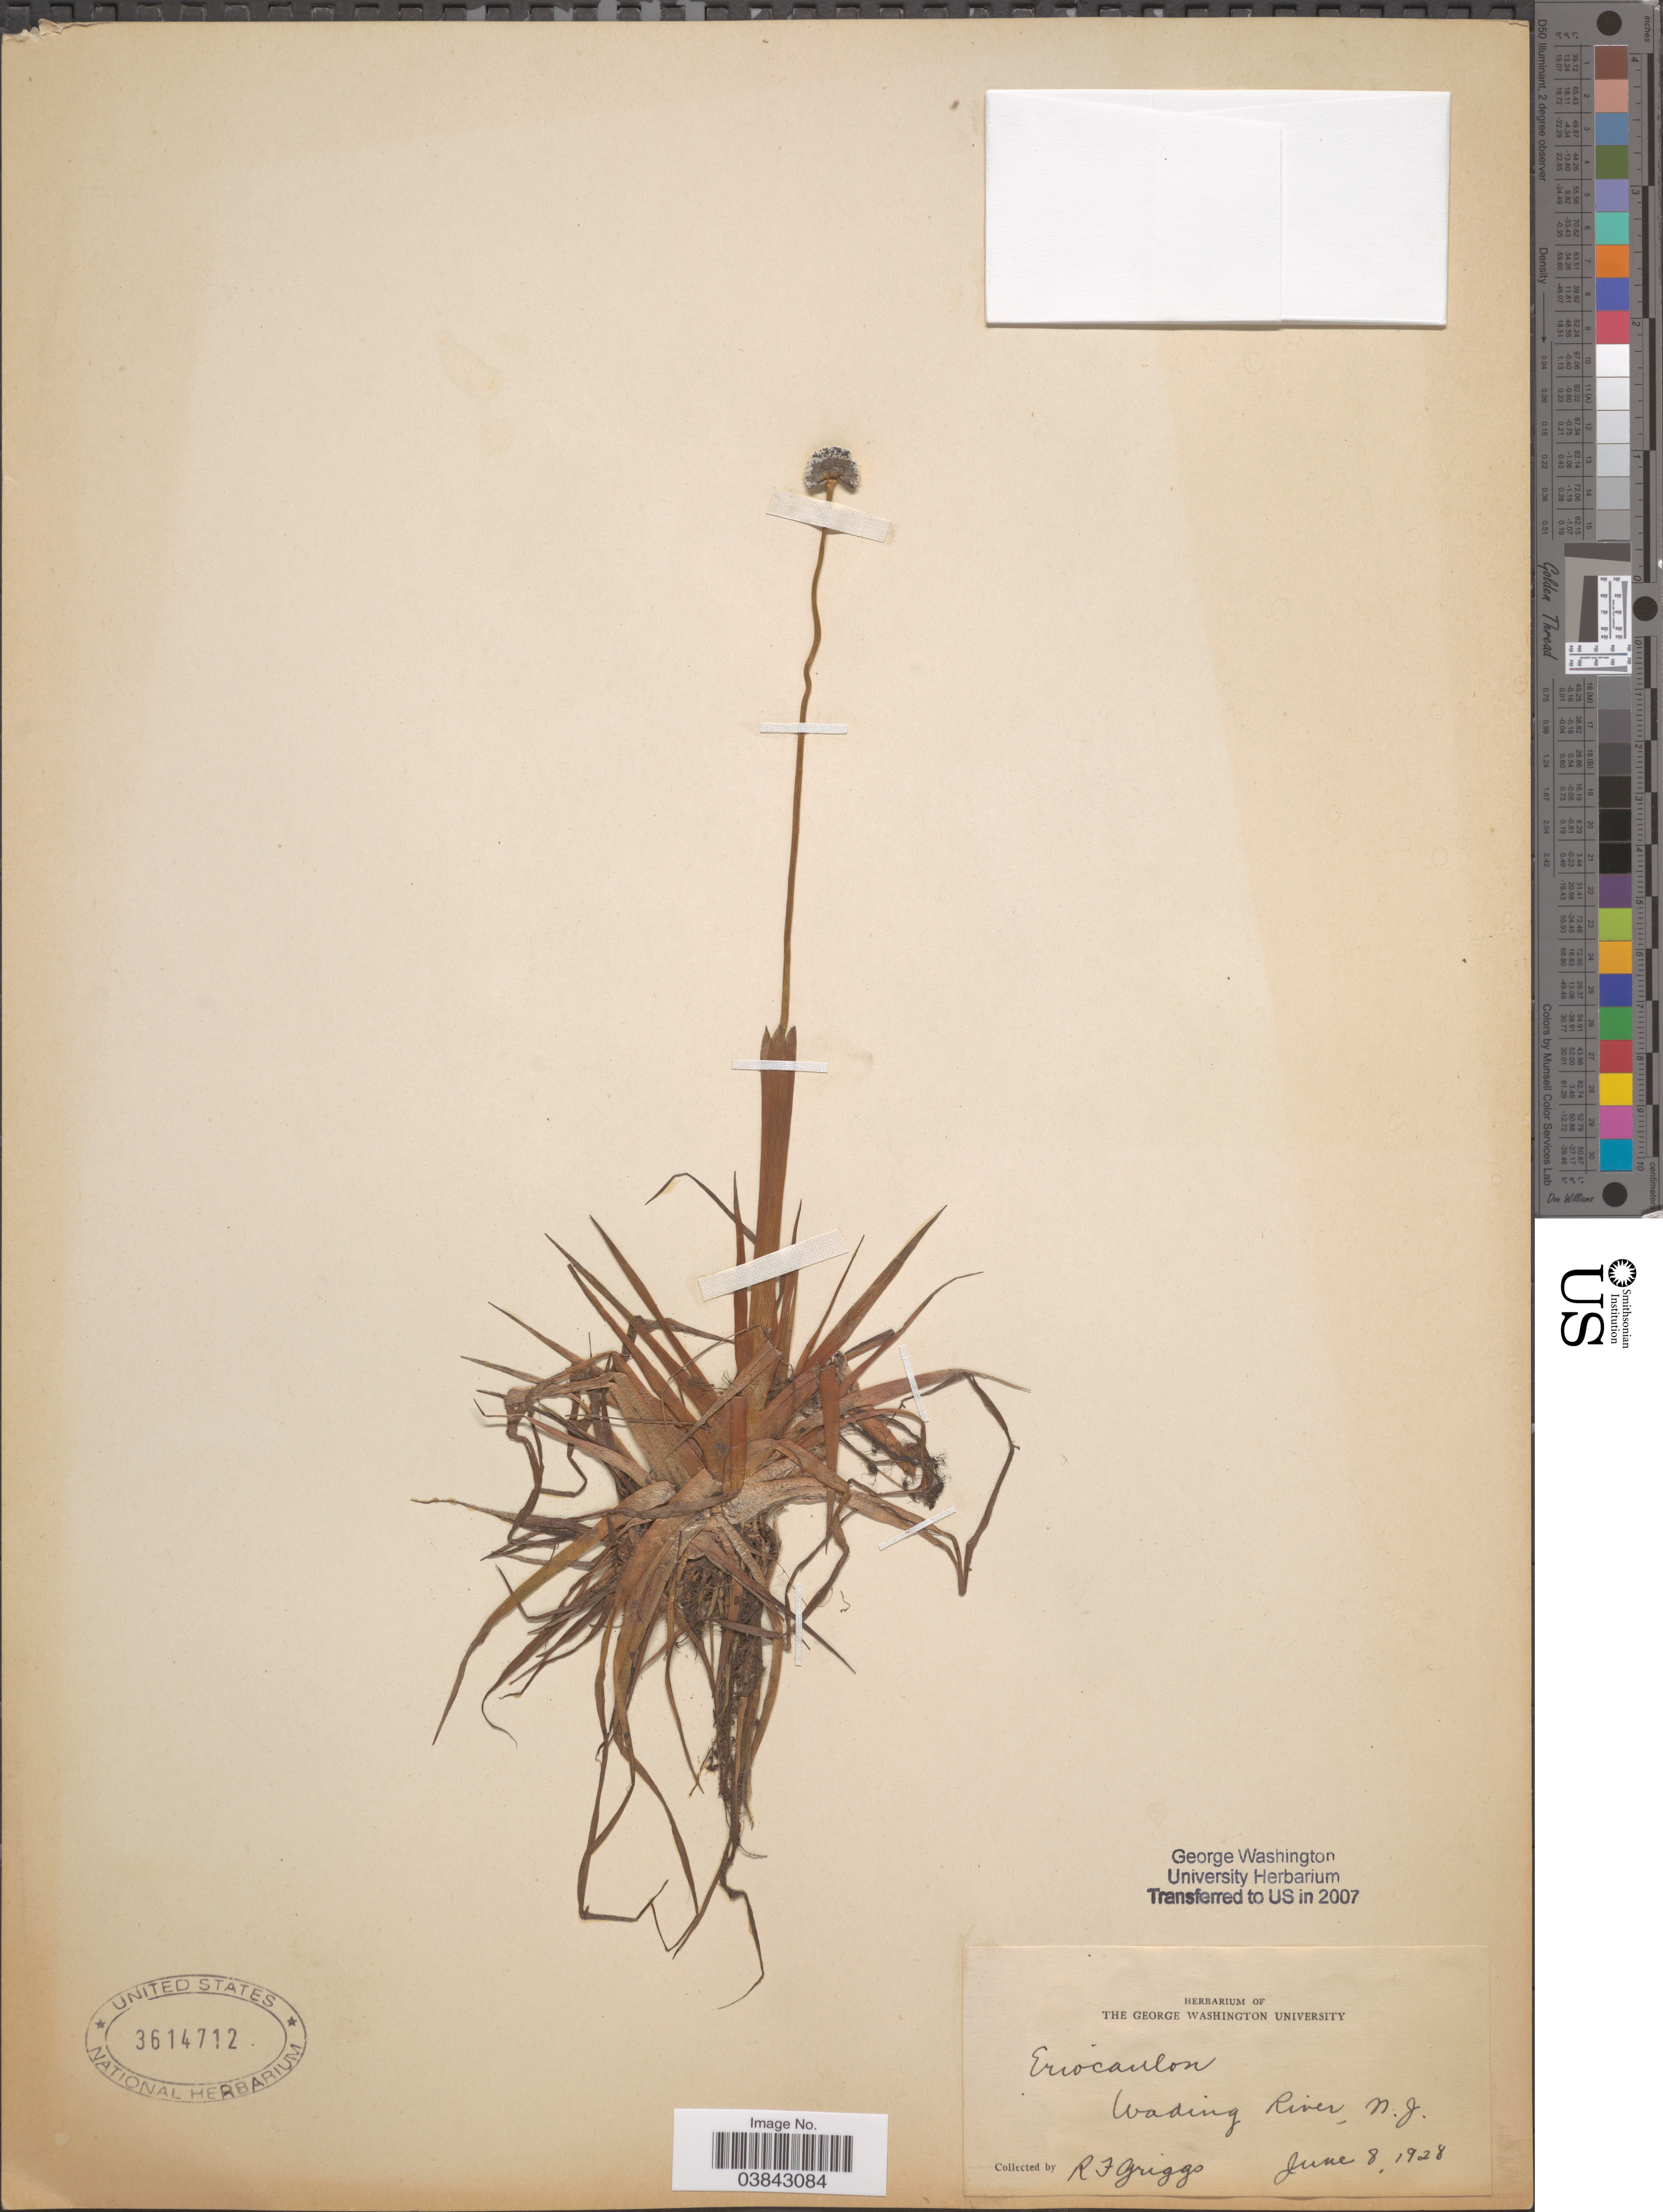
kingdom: Plantae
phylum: Tracheophyta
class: Liliopsida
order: Poales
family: Eriocaulaceae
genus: Eriocaulon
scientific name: Eriocaulon sp.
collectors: R. F. Griggs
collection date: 1928-06-08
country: United States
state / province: New Jersey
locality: Wading River.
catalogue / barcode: US 3614712